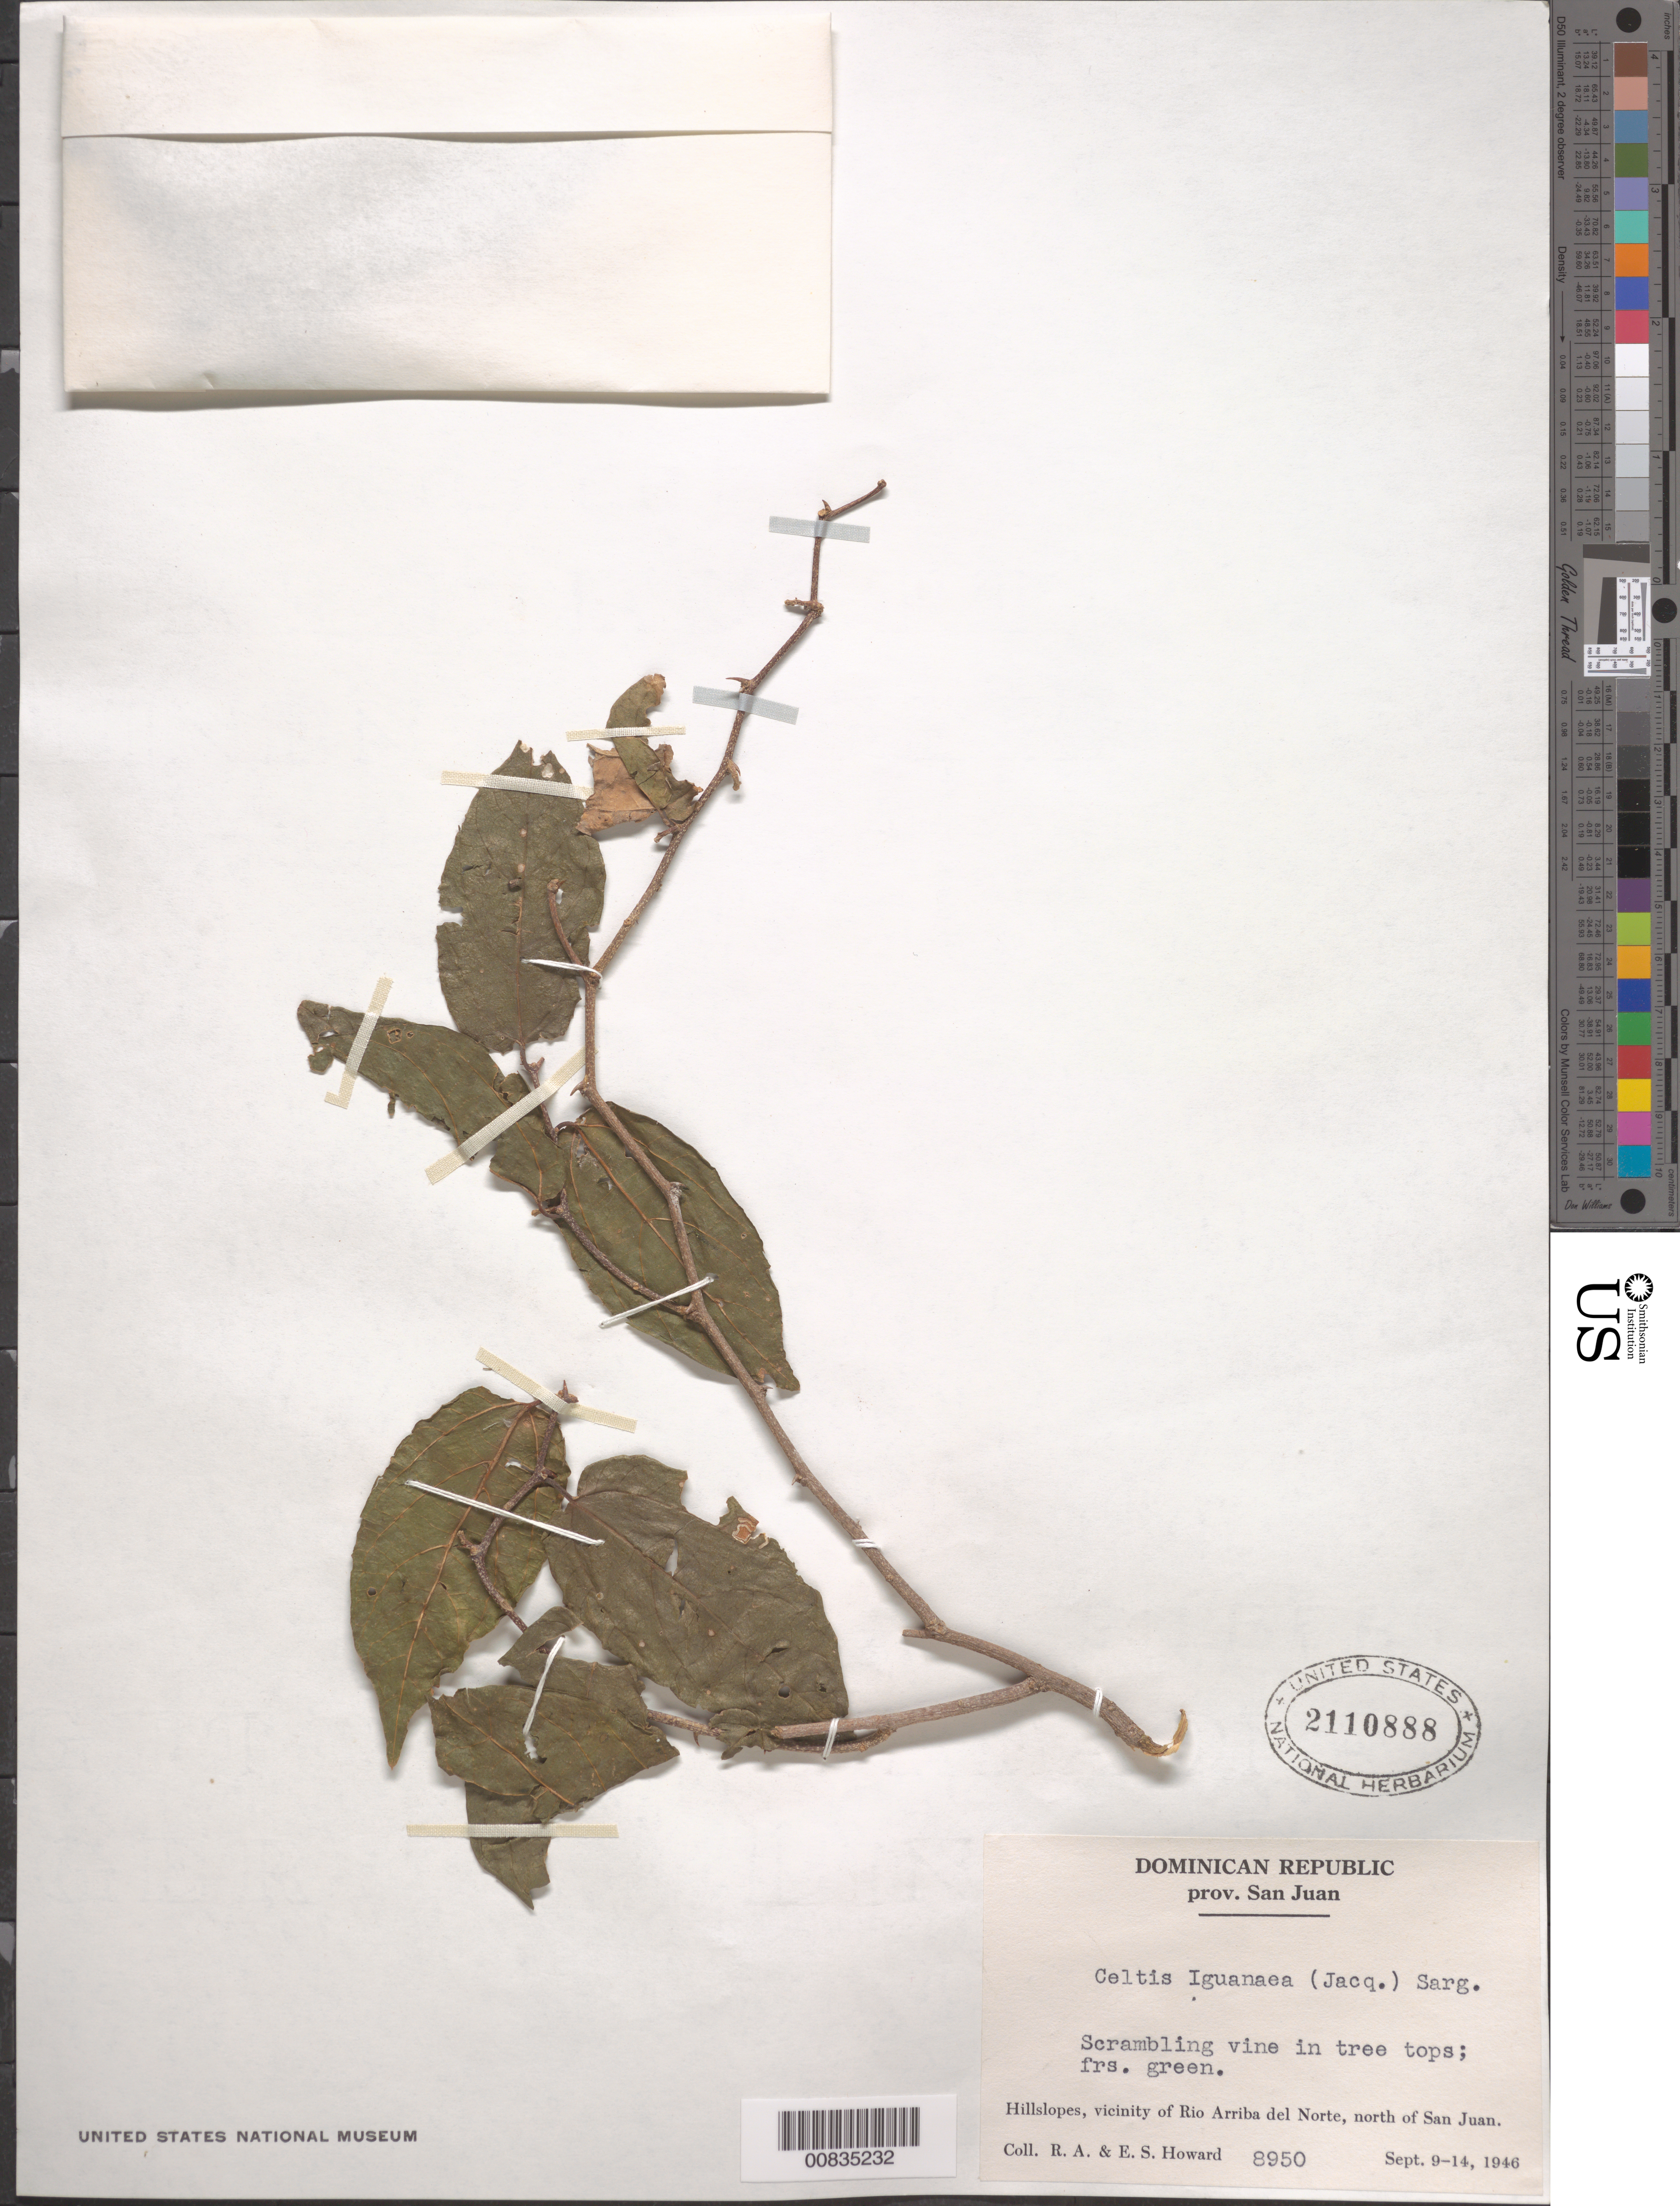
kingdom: Plantae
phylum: Tracheophyta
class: Magnoliopsida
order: Rosales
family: Cannabaceae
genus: Celtis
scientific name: Celtis iguanaea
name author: (Jacq.) Sarg.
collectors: R. A. Howard & E. S. Howard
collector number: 8950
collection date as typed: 09 Sep 1946 to 14 Sep 1946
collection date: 1946-09-09/1946-09-14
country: Dominican Republic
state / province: San Juan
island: Hispaniola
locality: Vicinity of Río Arriba del Norte, north of San Juan.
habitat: Hillslopes.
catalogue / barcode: US 2110888